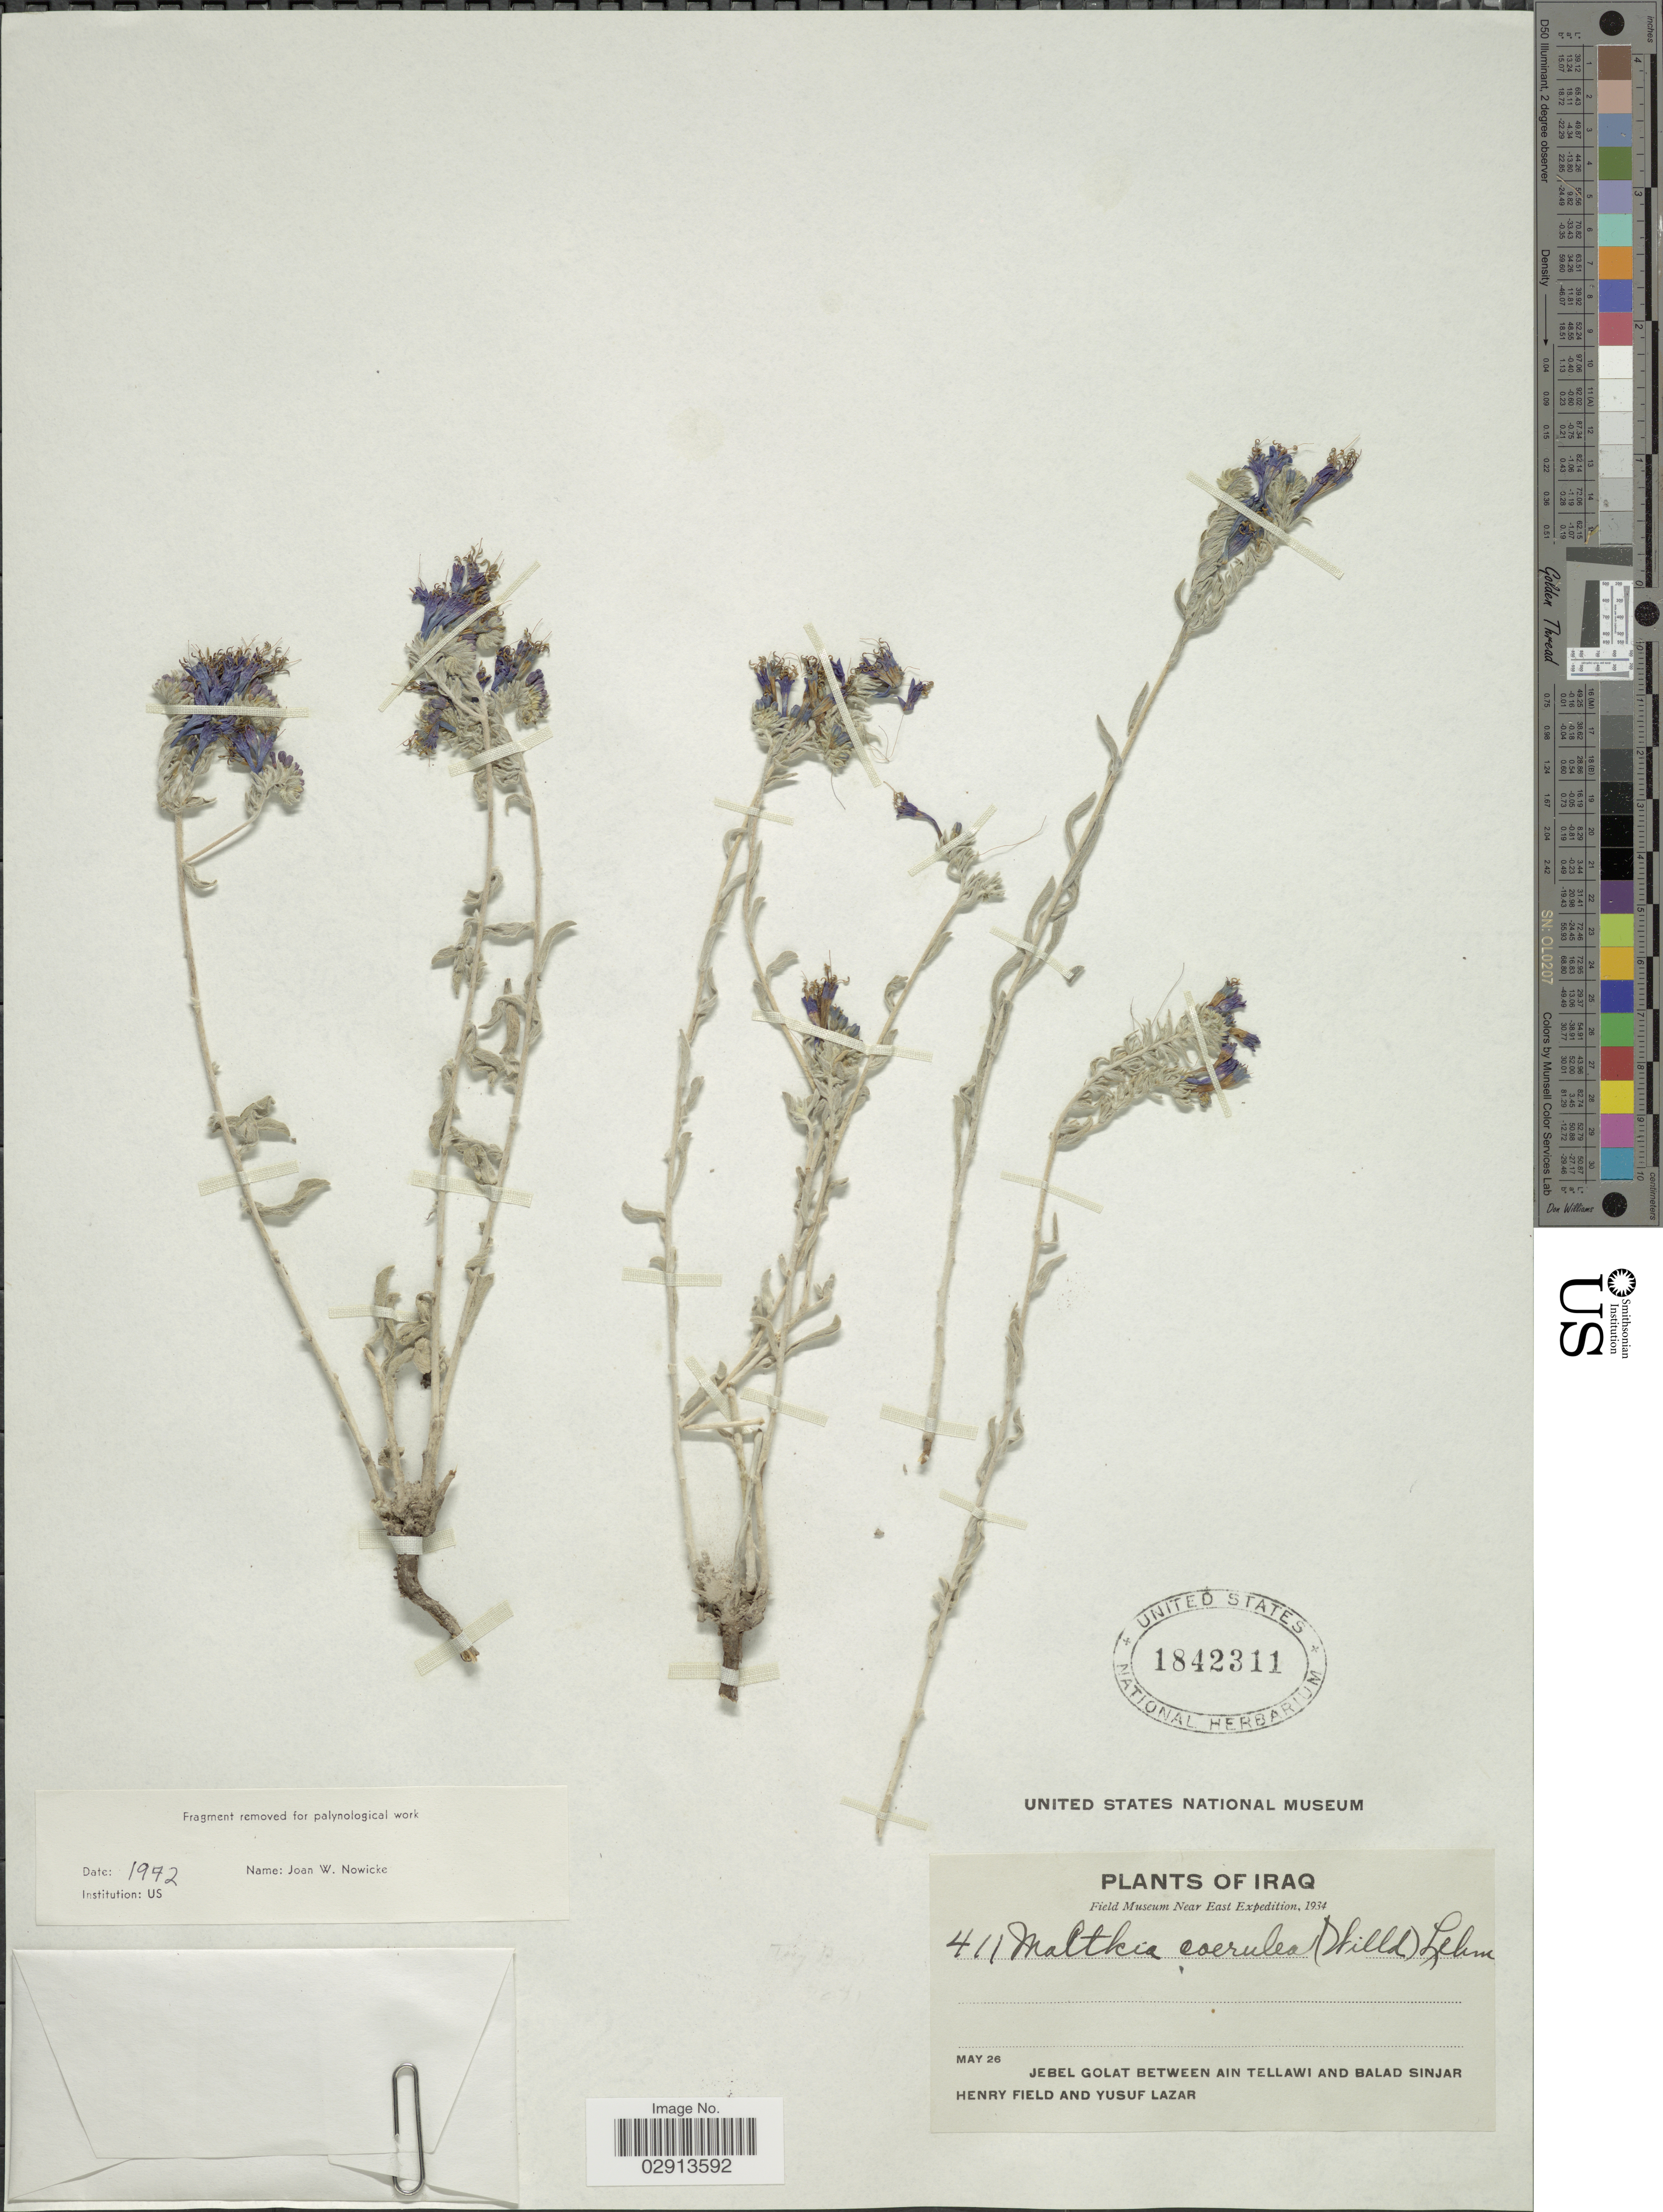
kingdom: Plantae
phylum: Tracheophyta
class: Magnoliopsida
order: Boraginales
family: Boraginaceae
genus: Moltkia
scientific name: Moltkia caerulea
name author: Lehm.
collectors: H. Field & Y. Lazar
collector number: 411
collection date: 1934-05-26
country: Iraq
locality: Jebel Goat between Ain Tellawi and Balad Sinjar.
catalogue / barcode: US 1842311